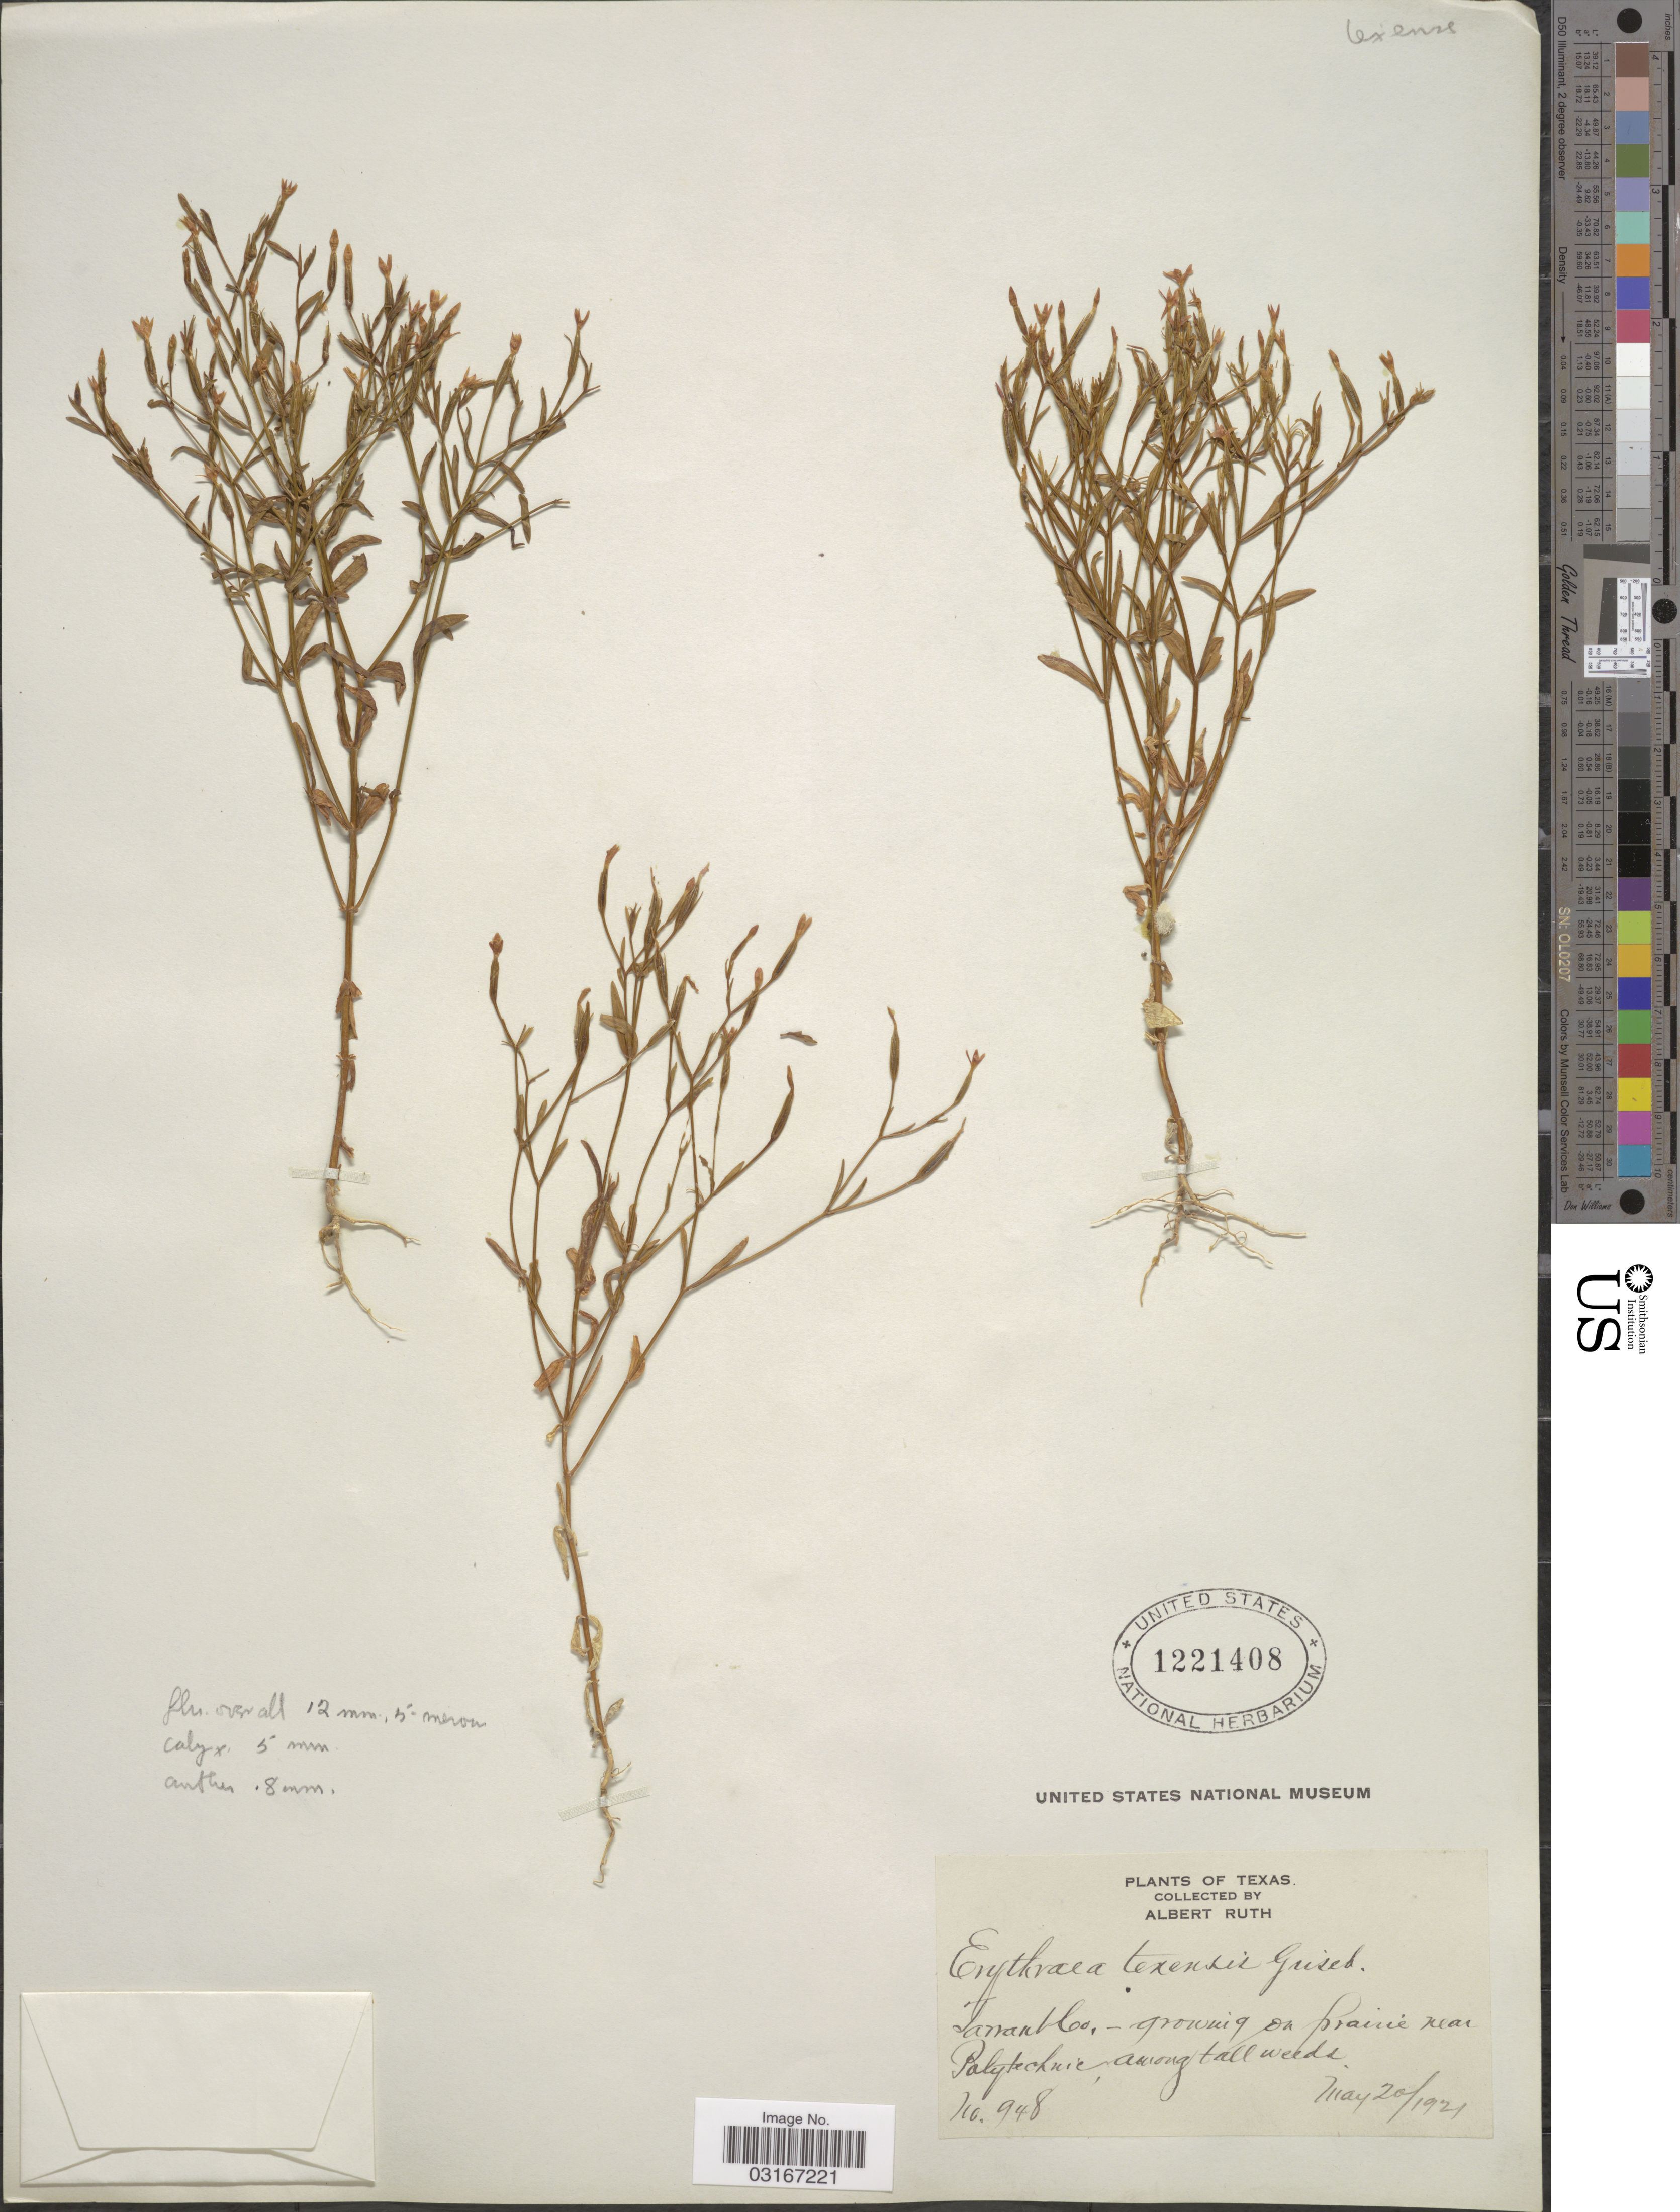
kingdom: Plantae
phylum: Tracheophyta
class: Magnoliopsida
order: Gentianales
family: Gentianaceae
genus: Centaurium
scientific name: Centaurium texense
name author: (Griseb.) Fernald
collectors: A. Ruth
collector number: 948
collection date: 1921-05-20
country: United States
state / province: Texas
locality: Tarrant Co. - growing on prairie near Polytechnic, among tall weeds.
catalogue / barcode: US 1221408